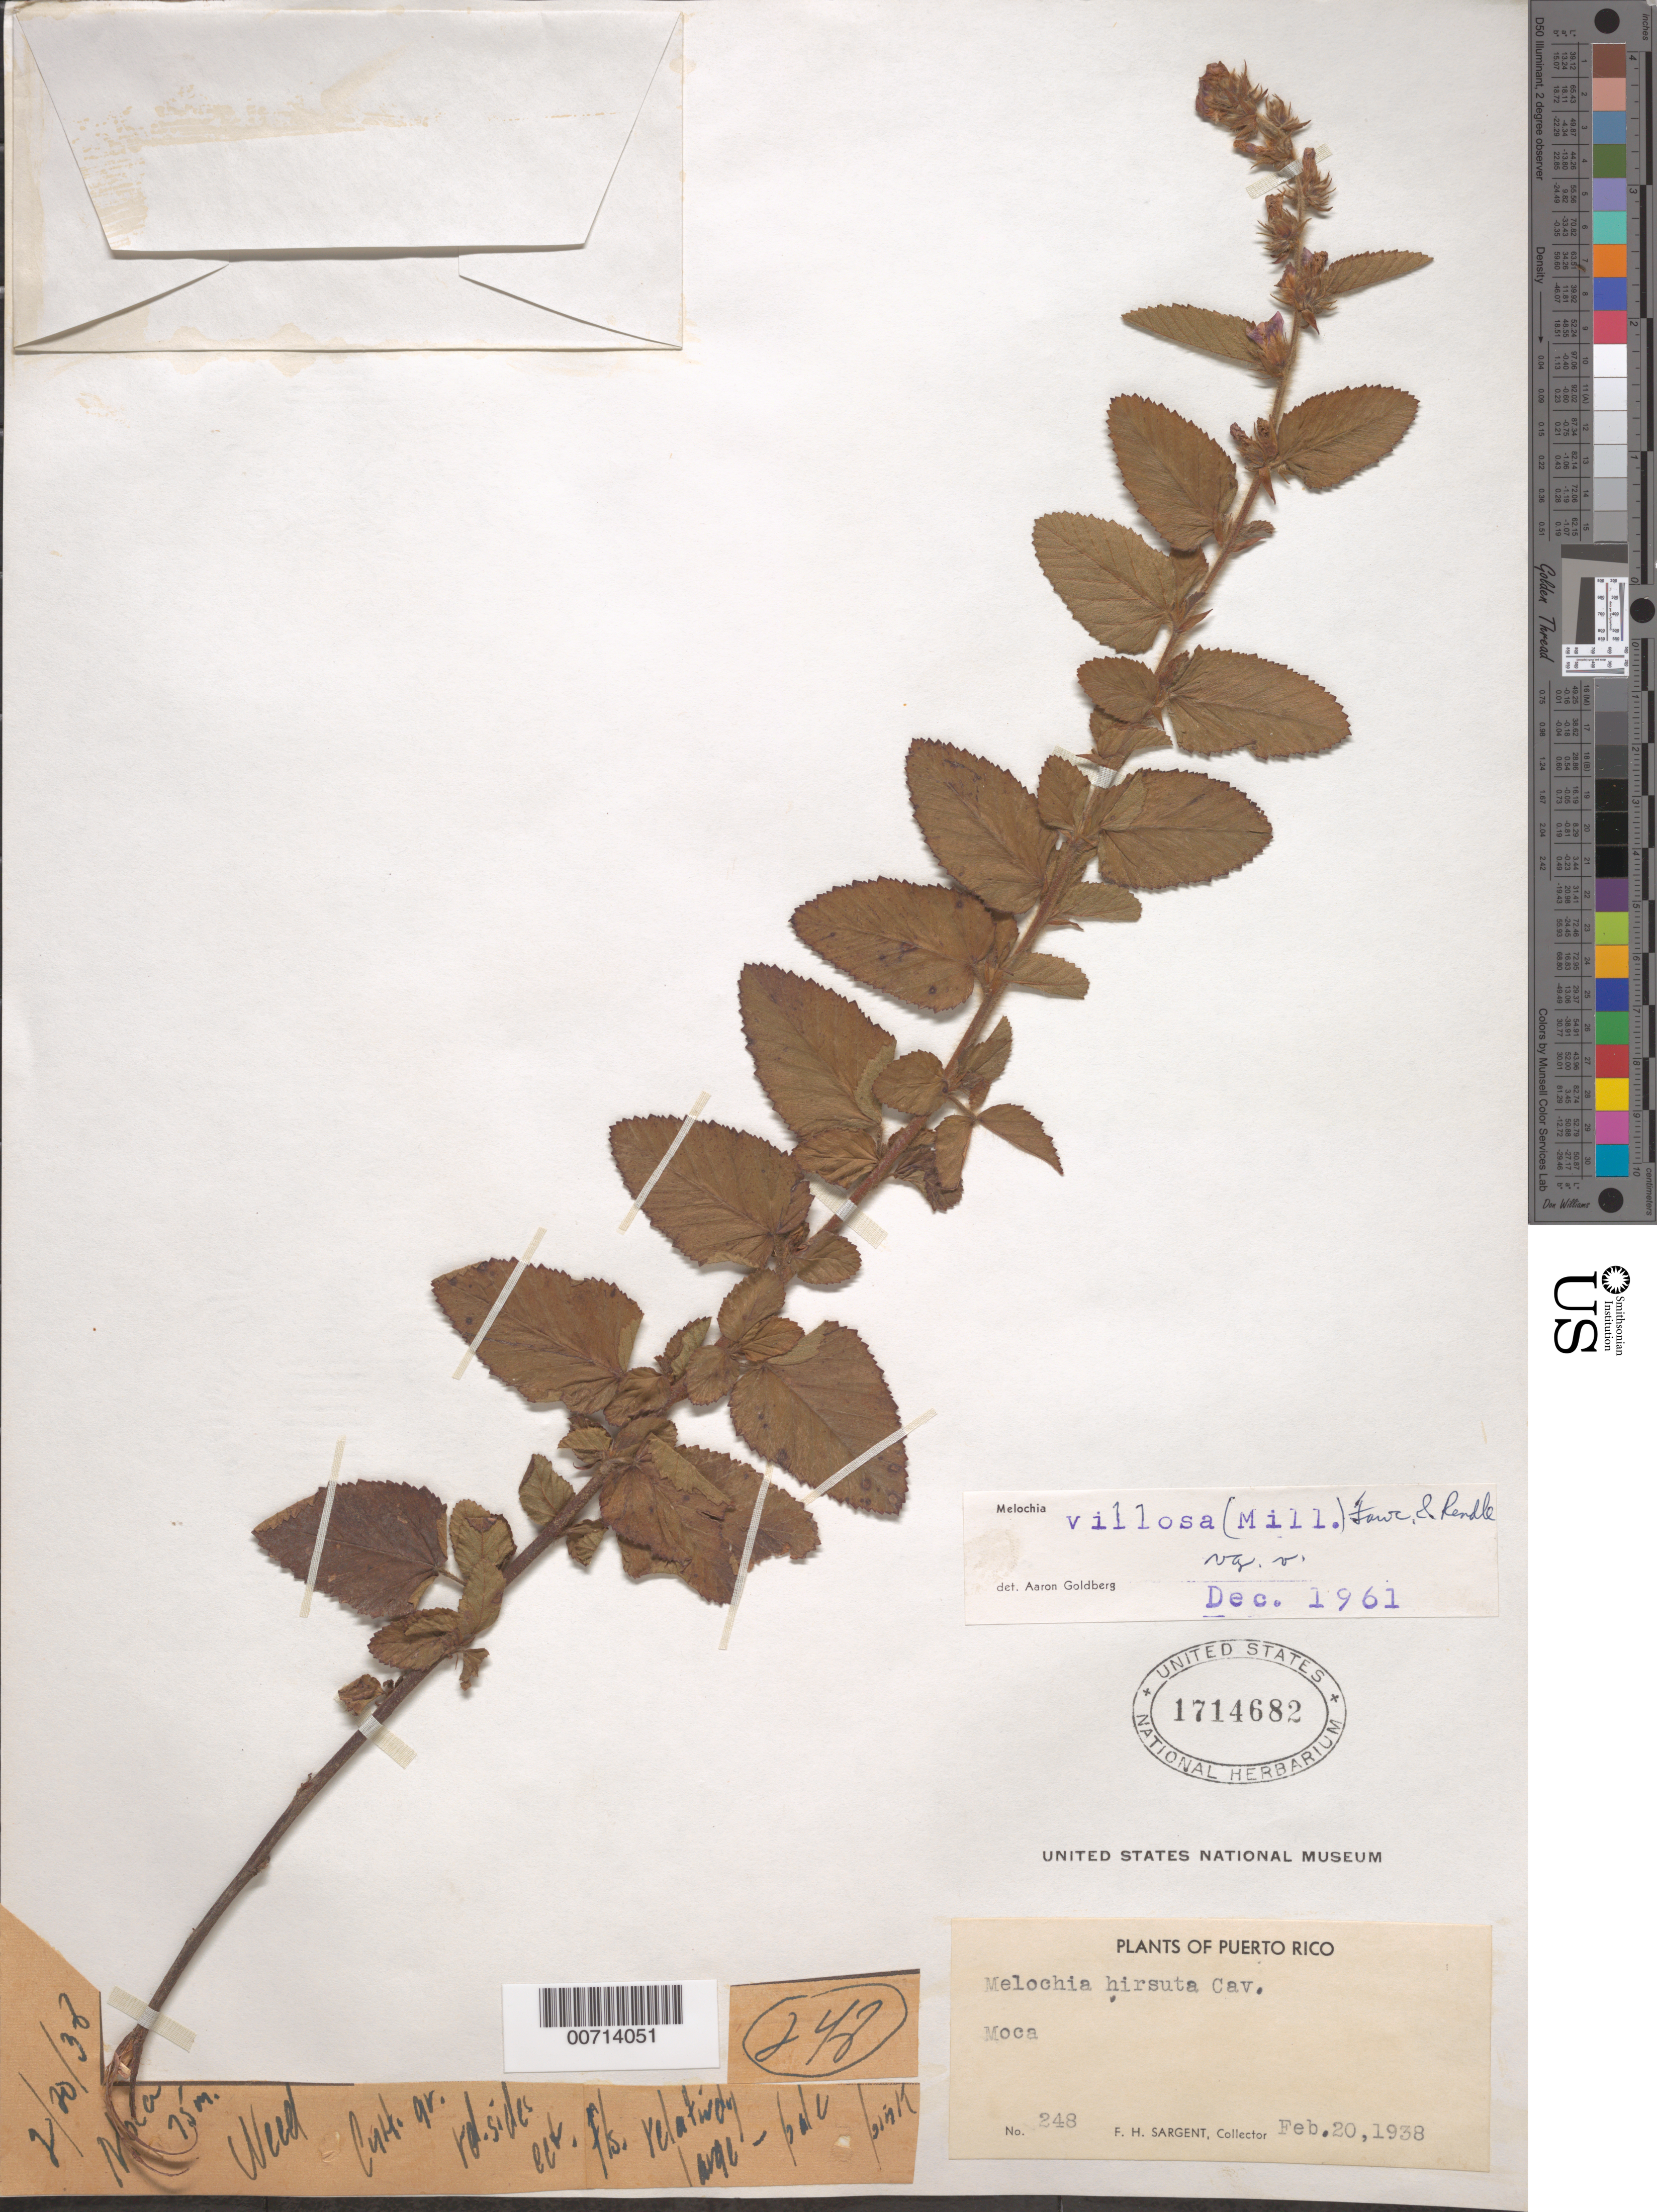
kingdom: Plantae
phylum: Tracheophyta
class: Magnoliopsida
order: Malvales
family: Malvaceae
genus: Melochia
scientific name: Melochia spicata var. spicata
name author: (L.) Fryxell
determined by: Dorr, L. J., (BOT), Smithsonian Institution - National Museum of Natural History (UNITED STATES)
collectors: F. H. Sargent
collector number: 248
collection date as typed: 20 Feb 1938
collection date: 1938-02-20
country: Puerto Rico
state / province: Moca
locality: Moca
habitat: Cultivated roadside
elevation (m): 75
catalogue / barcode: US 1714682